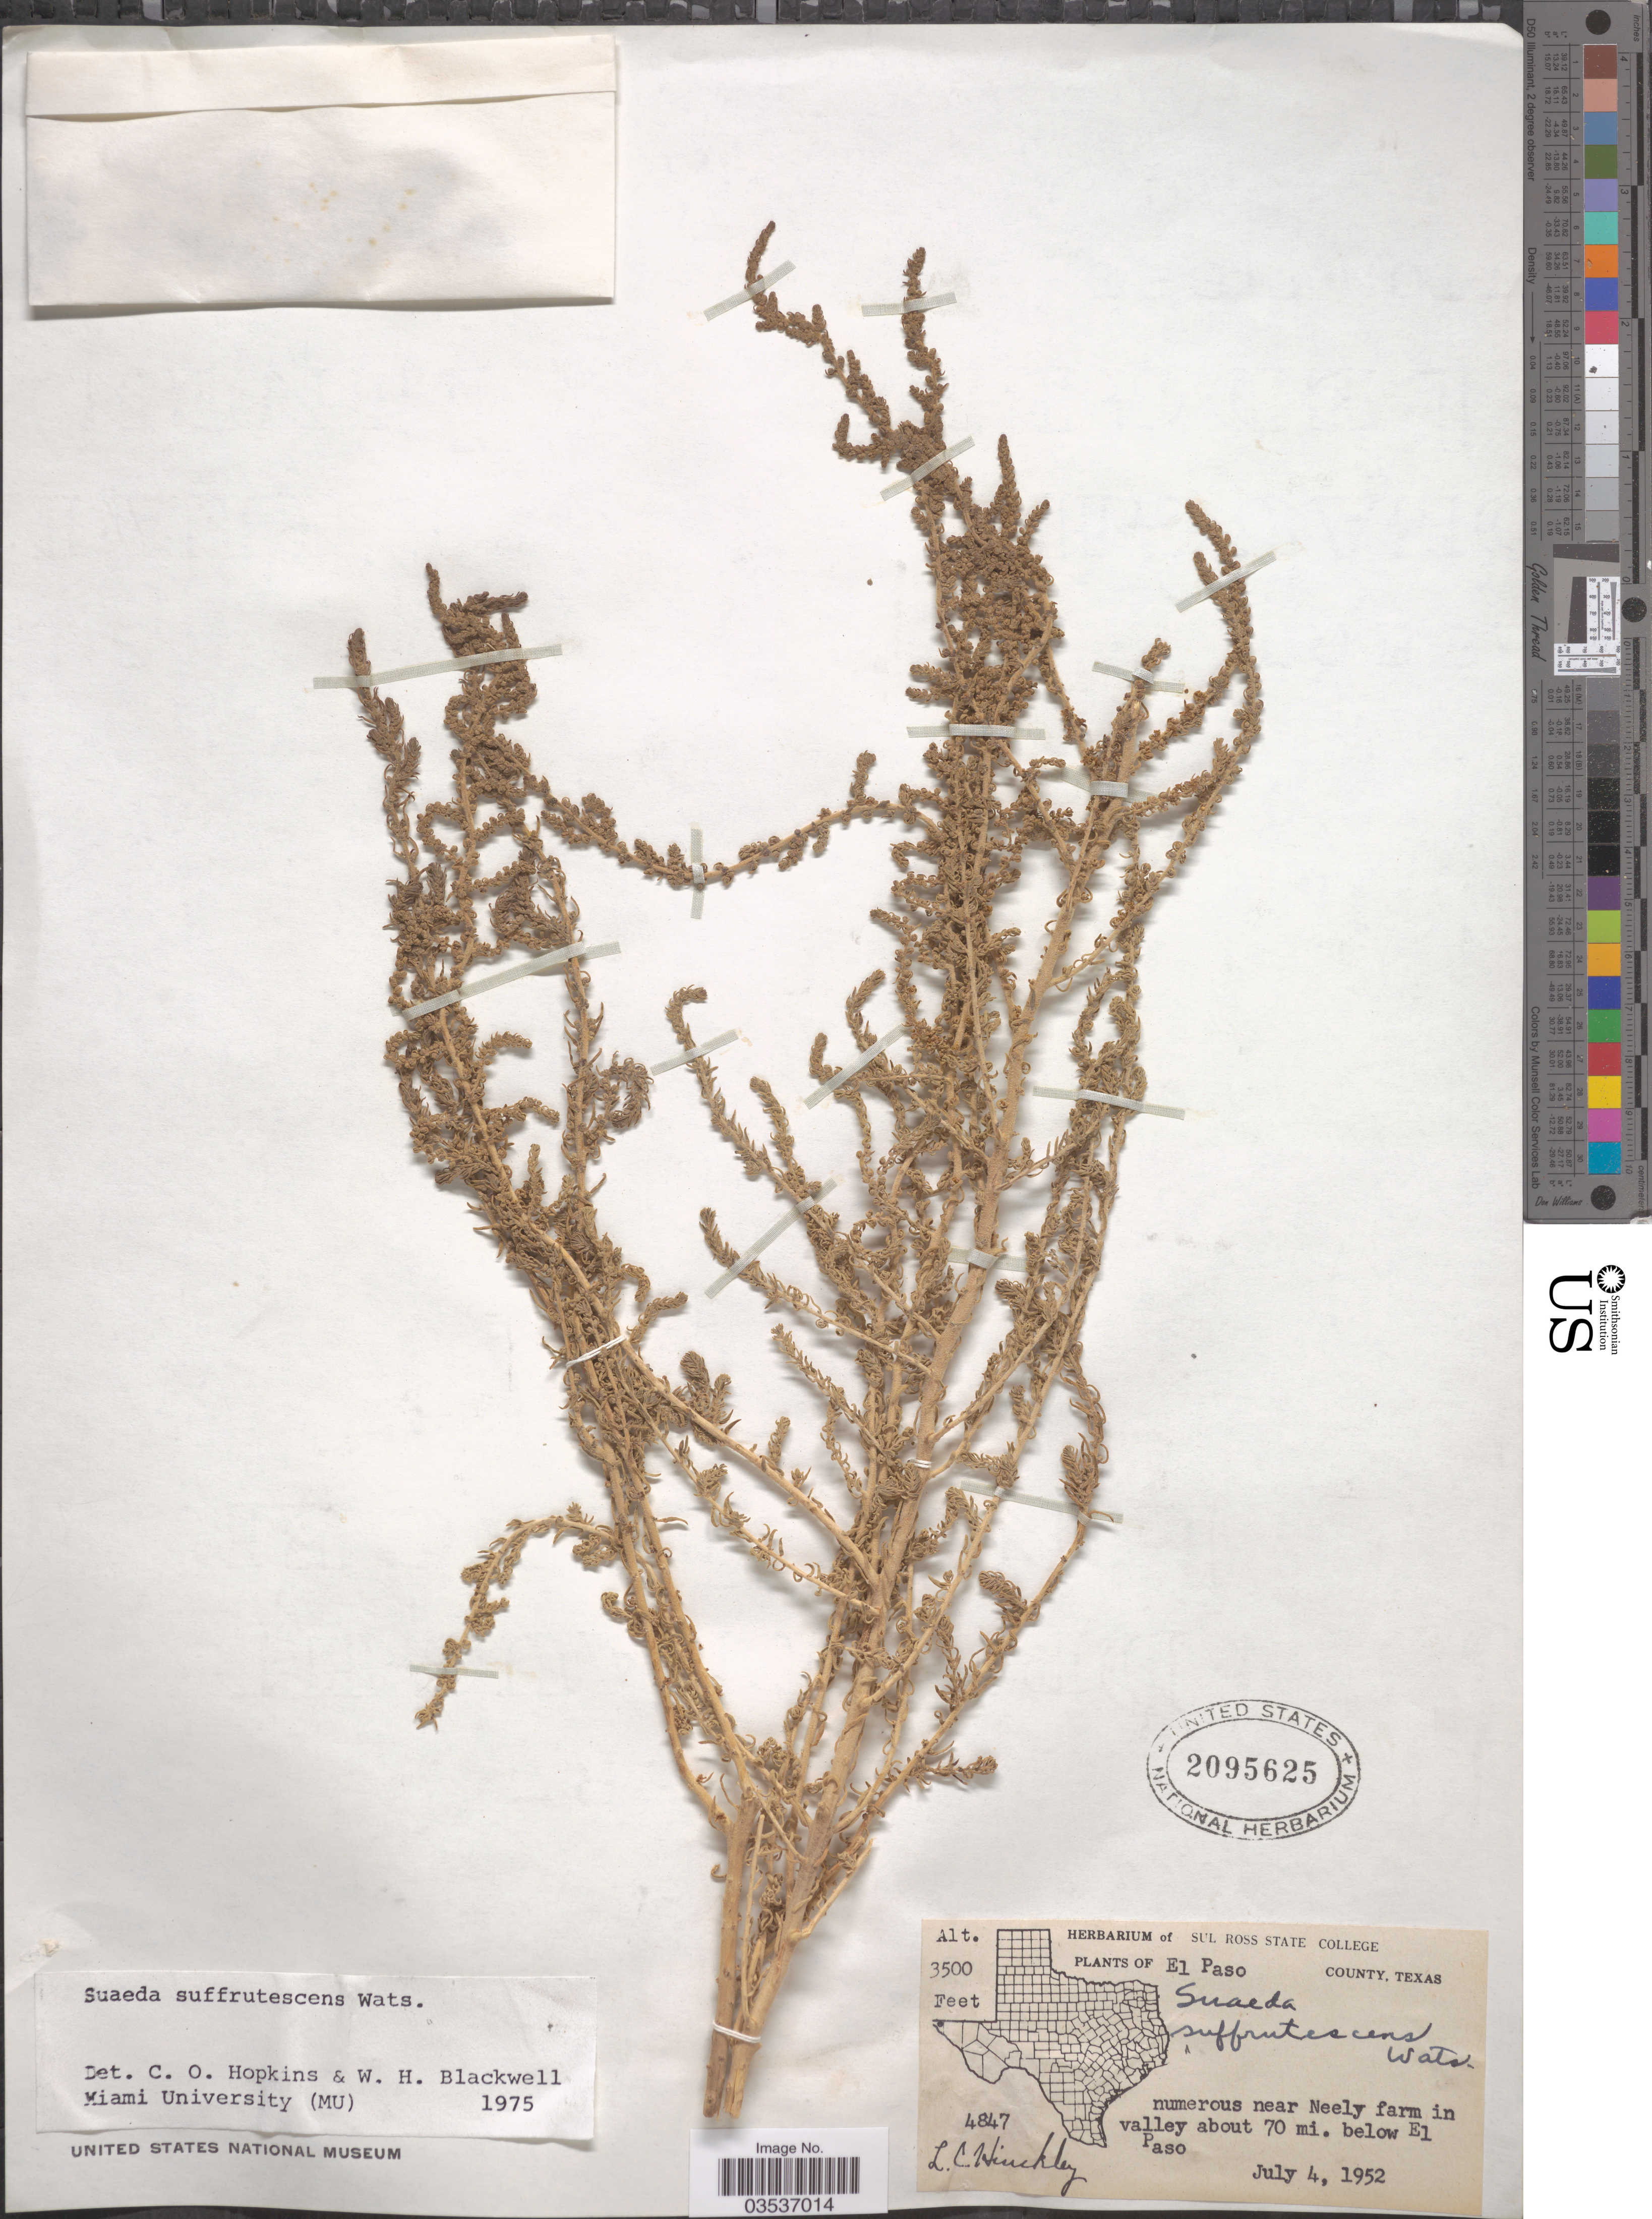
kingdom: Plantae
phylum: Tracheophyta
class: Magnoliopsida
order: Caryophyllales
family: Amaranthaceae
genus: Suaeda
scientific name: Suaeda suffrutescens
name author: S. Watson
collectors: L. Hinckley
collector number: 4847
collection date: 1952-07-04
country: United States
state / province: Texas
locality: El Paso County. Near Neely farm in valley about 70 mi. below El Paso.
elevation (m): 1067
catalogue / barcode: US 2095625